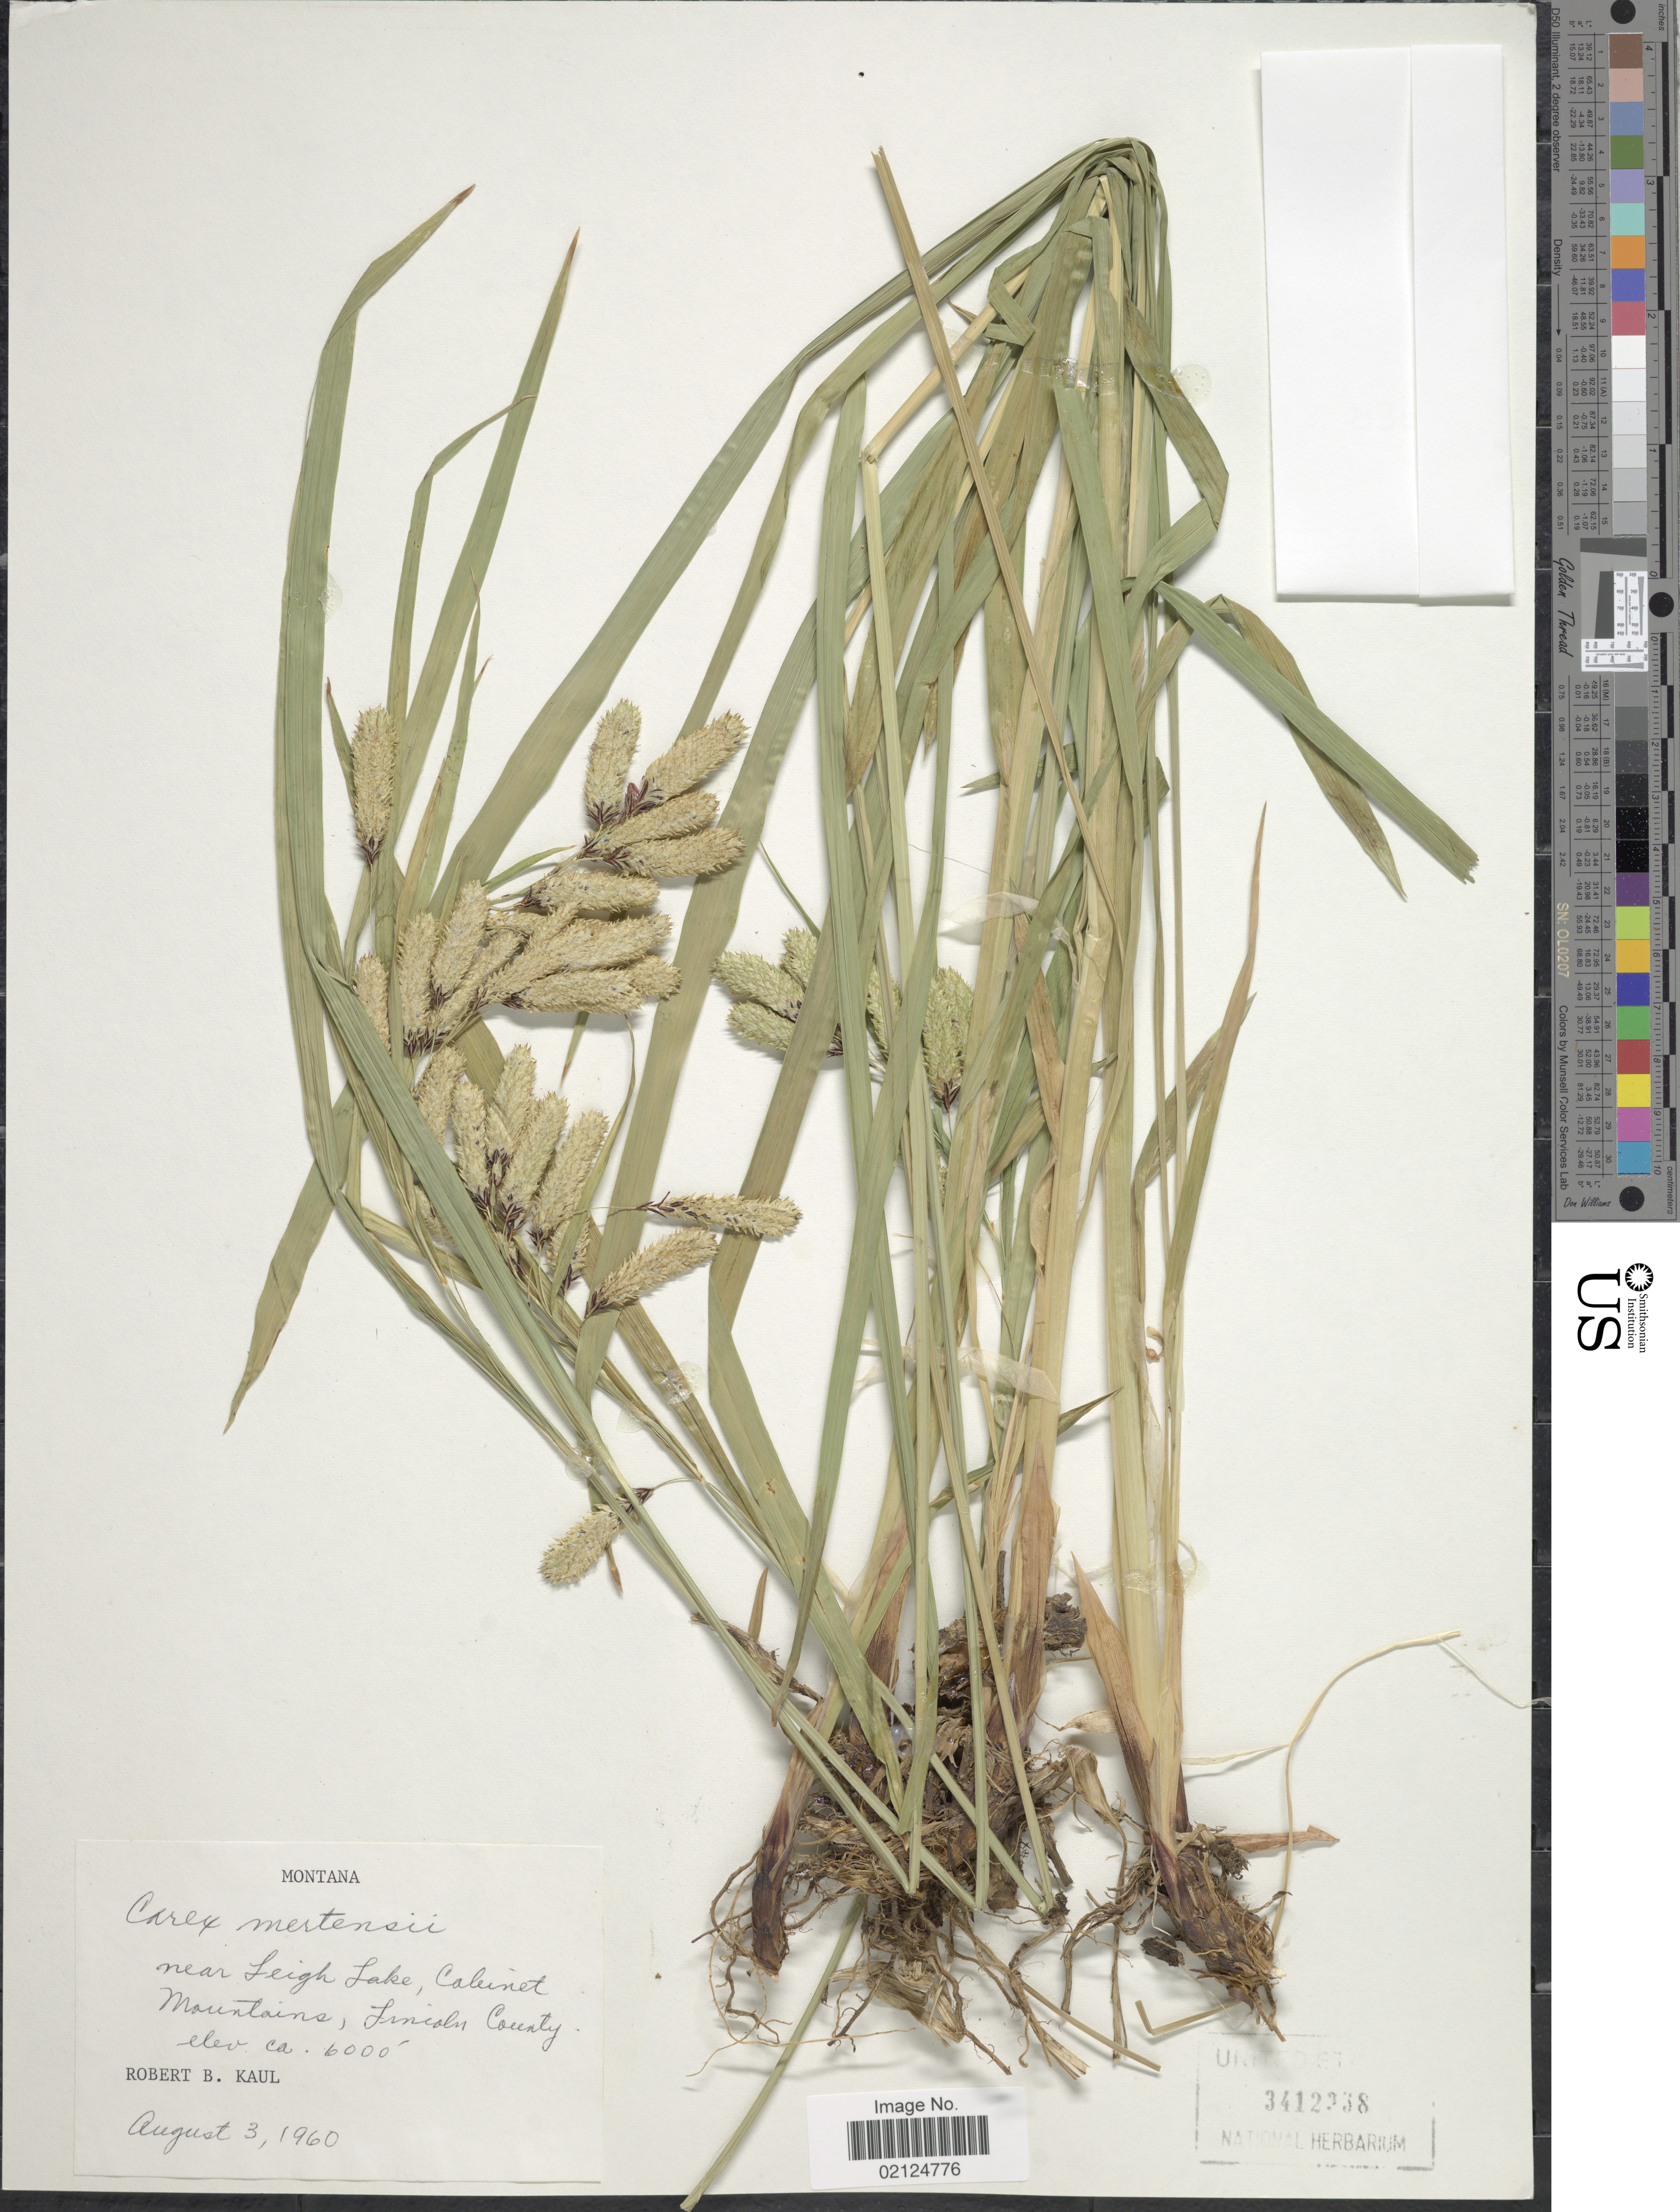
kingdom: Plantae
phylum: Tracheophyta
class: Liliopsida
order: Poales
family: Cyperaceae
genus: Carex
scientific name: Carex mertensii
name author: J.D. Prescott ex Bong.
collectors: R. Kaul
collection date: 1960-08-03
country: United States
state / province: Montana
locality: Near leigh Lake, Cabinet Mountains, Lincoln County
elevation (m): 1829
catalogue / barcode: US 3412338